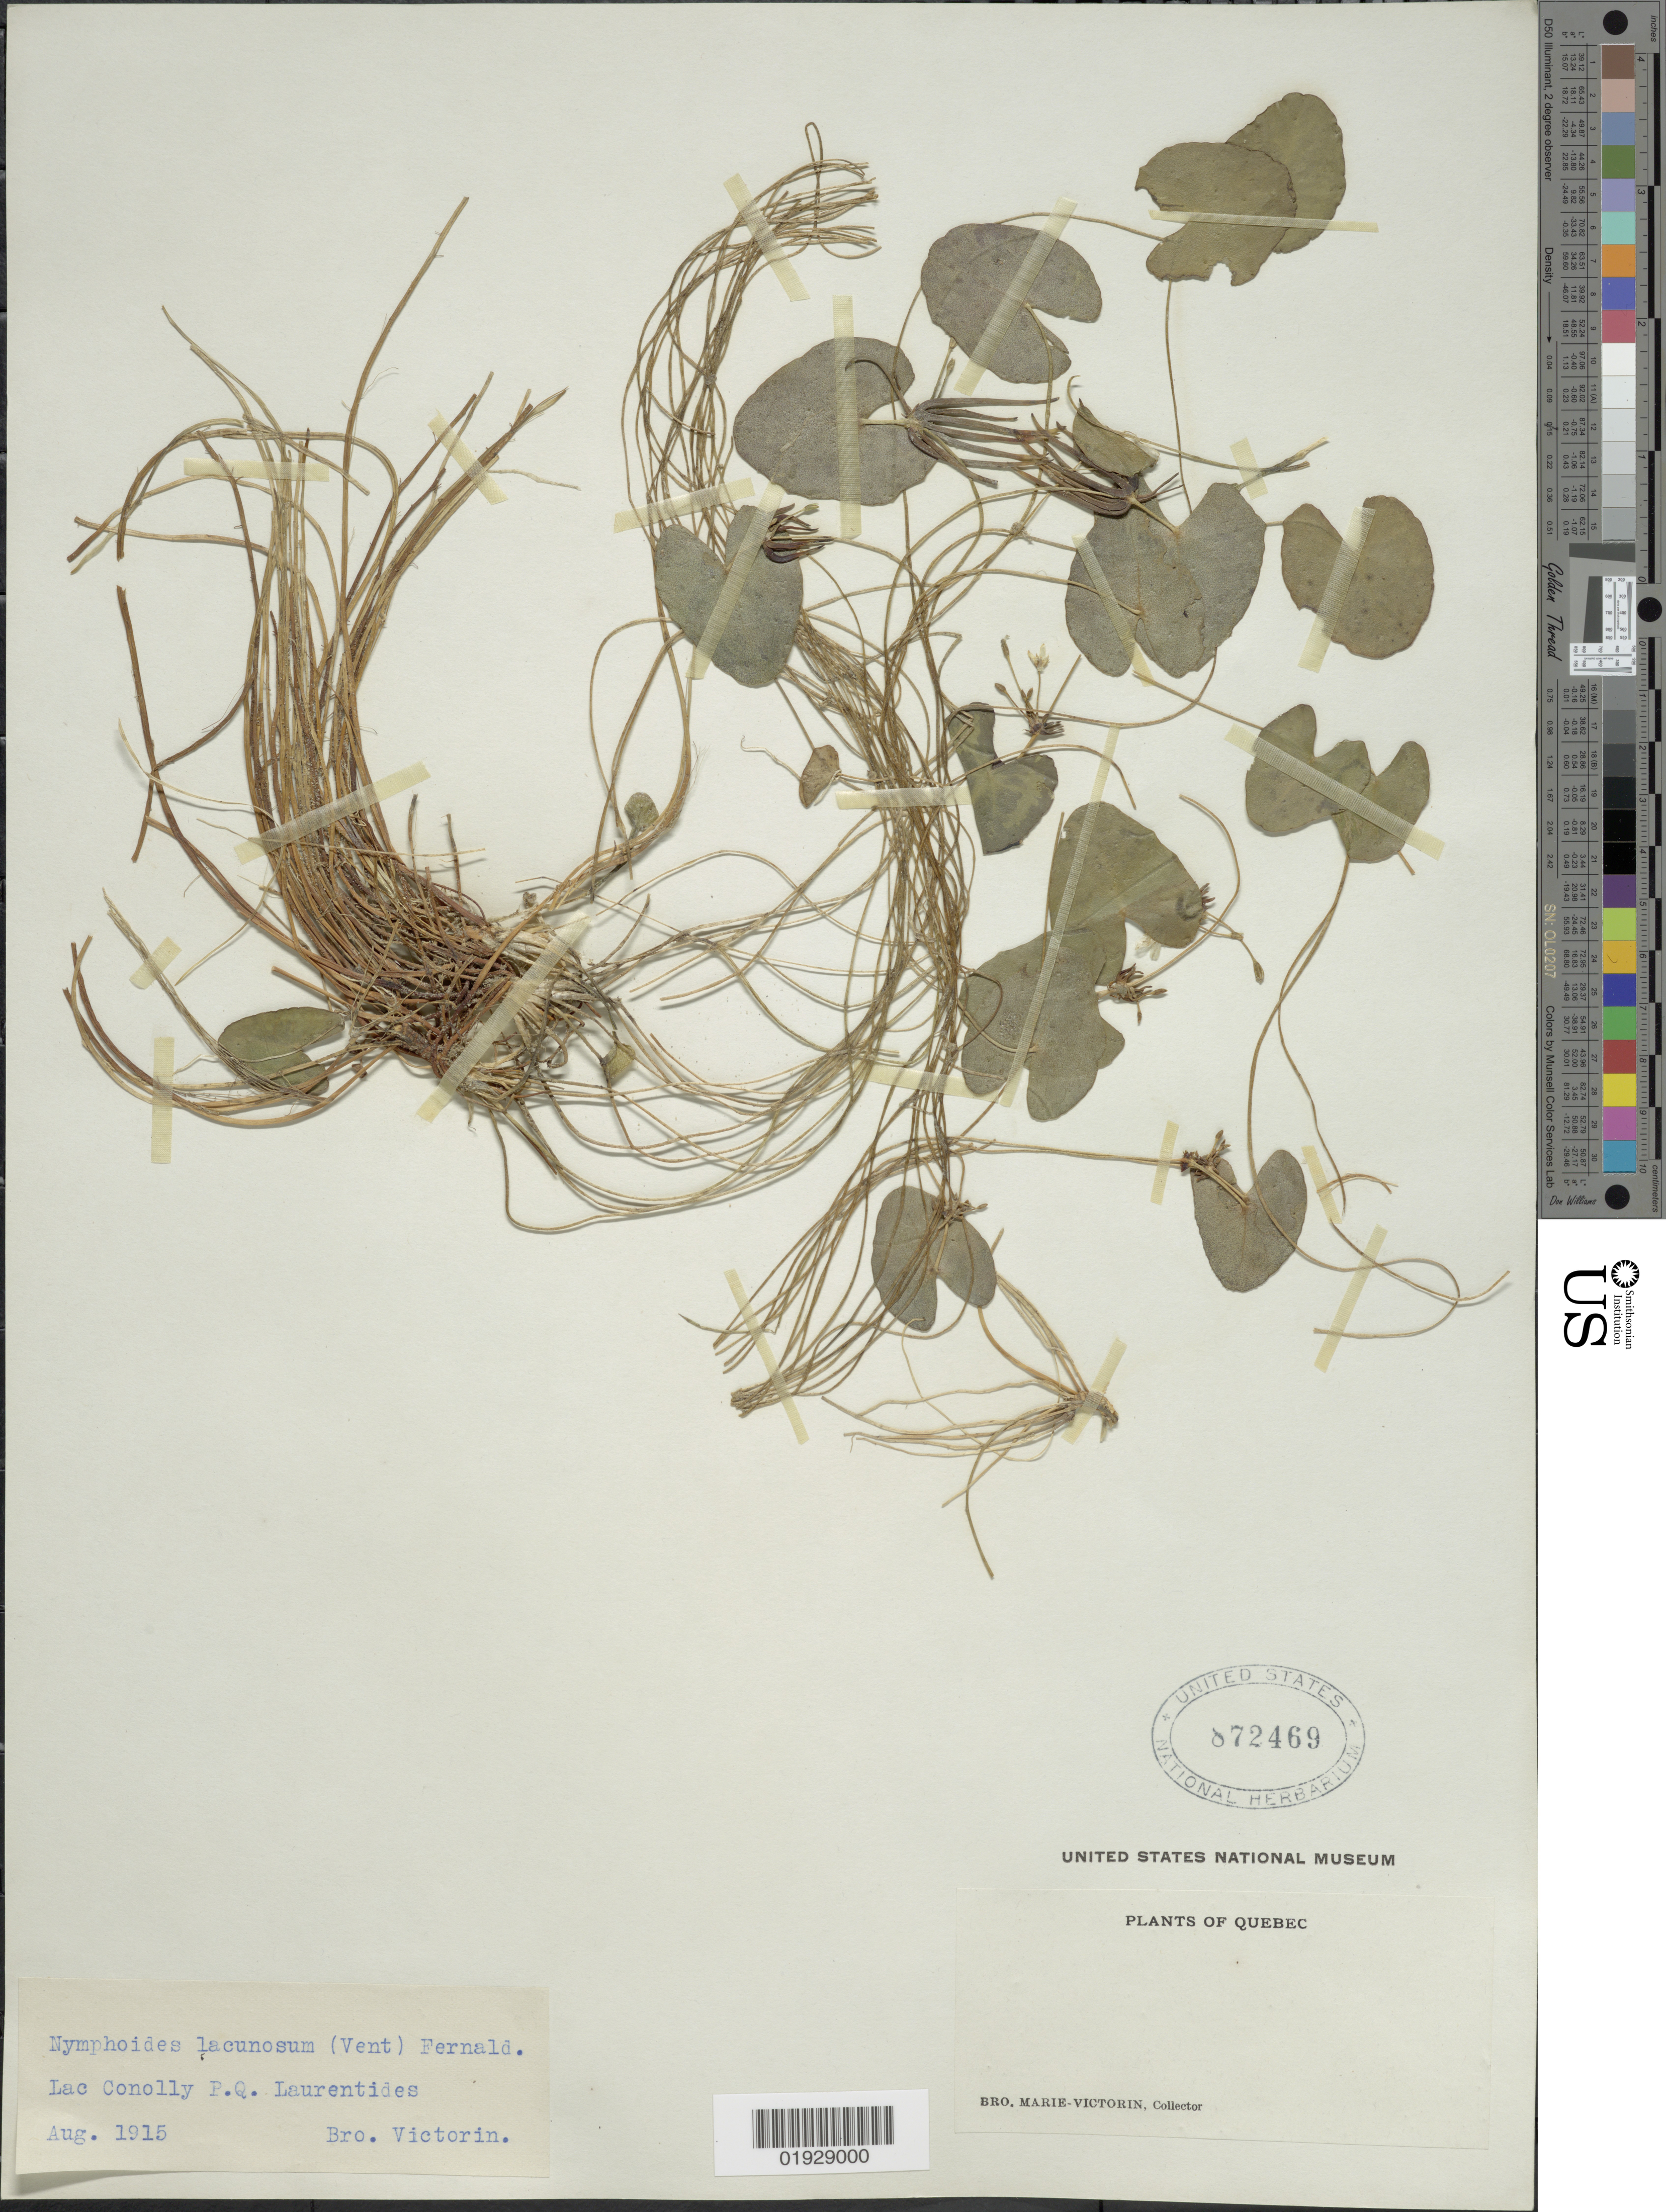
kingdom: Plantae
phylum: Tracheophyta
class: Magnoliopsida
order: Asterales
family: Menyanthaceae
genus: Nymphoides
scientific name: Nymphoides lacunosum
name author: Fernald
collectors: Fr. Marie-Victorin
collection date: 1915-08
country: Canada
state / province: Quebec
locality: Lac Conolly P.Q. Laurentides.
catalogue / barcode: US 872469